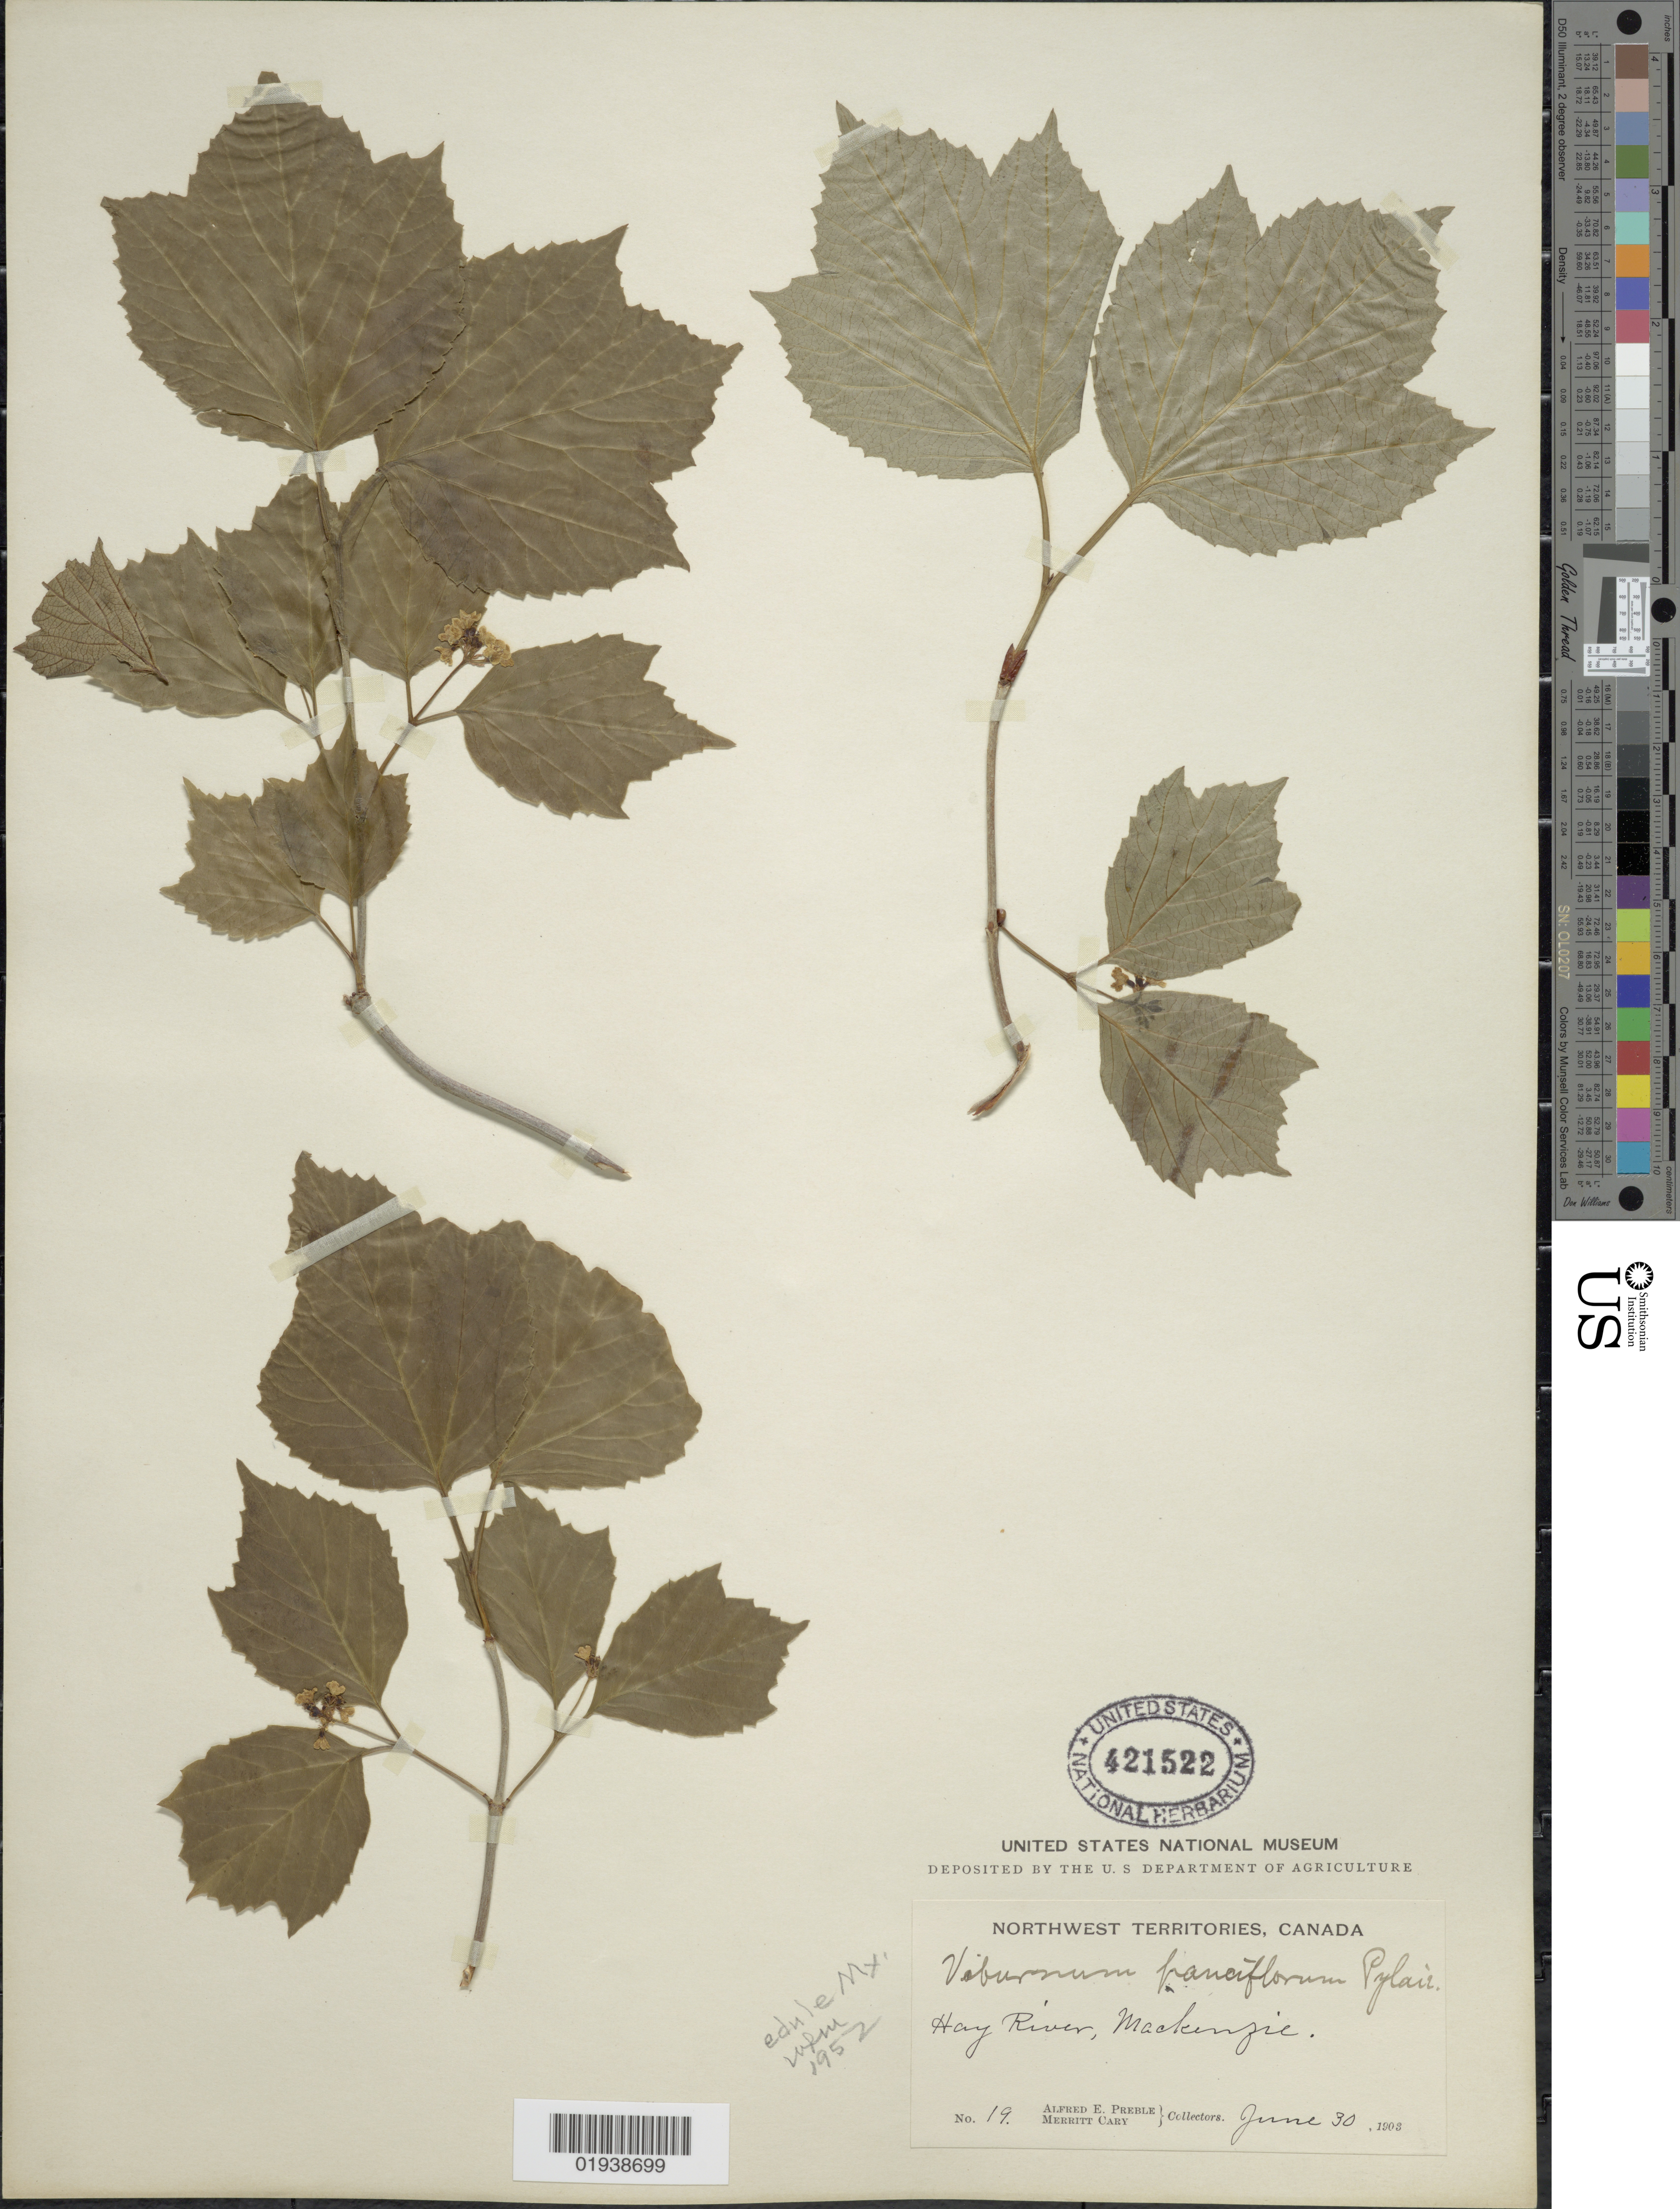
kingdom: Plantae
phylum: Tracheophyta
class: Magnoliopsida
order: Dipsacales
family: Viburnaceae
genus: Viburnum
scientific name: Viburnum edule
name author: (Michx.) Raf.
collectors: A. Preble & M. Cary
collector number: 19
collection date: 1903-06-30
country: Canada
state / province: Northwest Territories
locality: Hay River, Mackenzie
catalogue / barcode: US 421522